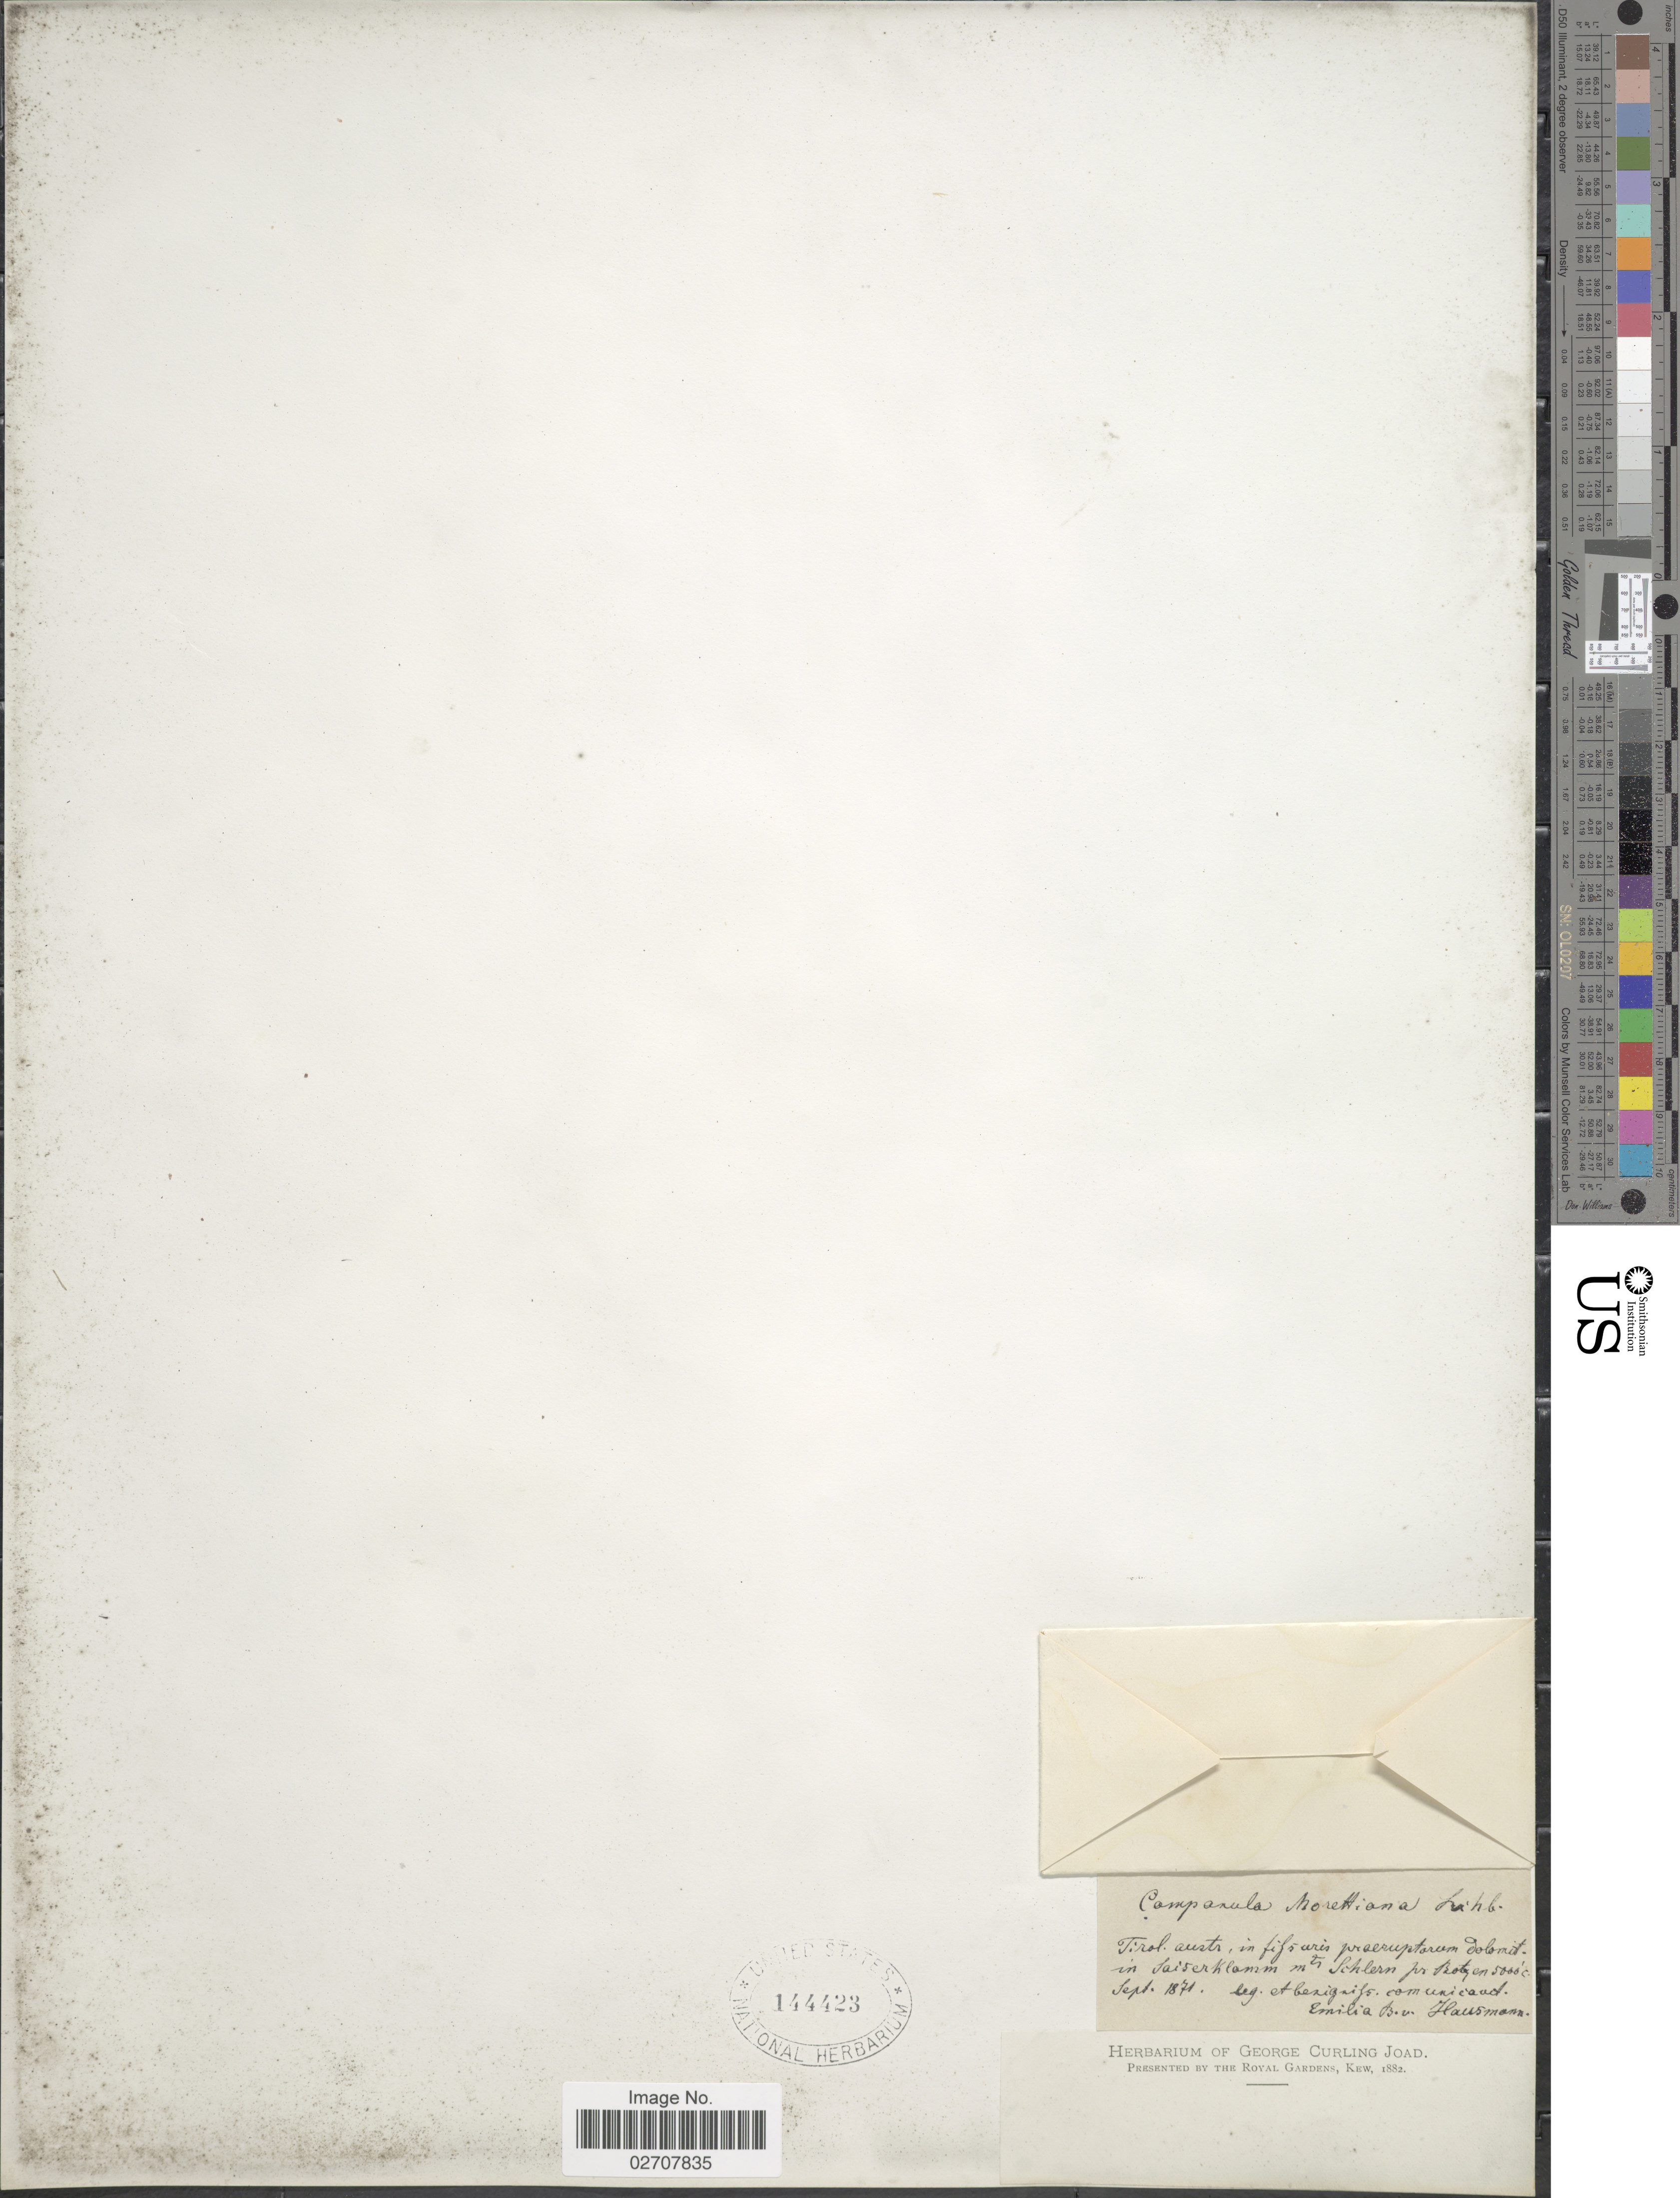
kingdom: Plantae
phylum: Tracheophyta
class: Magnoliopsida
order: Asterales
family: Campanulaceae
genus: Campanula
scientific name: Campanula morettiana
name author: Rchb.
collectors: E. Hausmann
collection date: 1871-09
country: Italy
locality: Tirol austr, in fissuris praeruptorum Dolomit. in Kaiserklamm mts Schlern pr Botzen [interpreted]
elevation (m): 1524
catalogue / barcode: US 144423